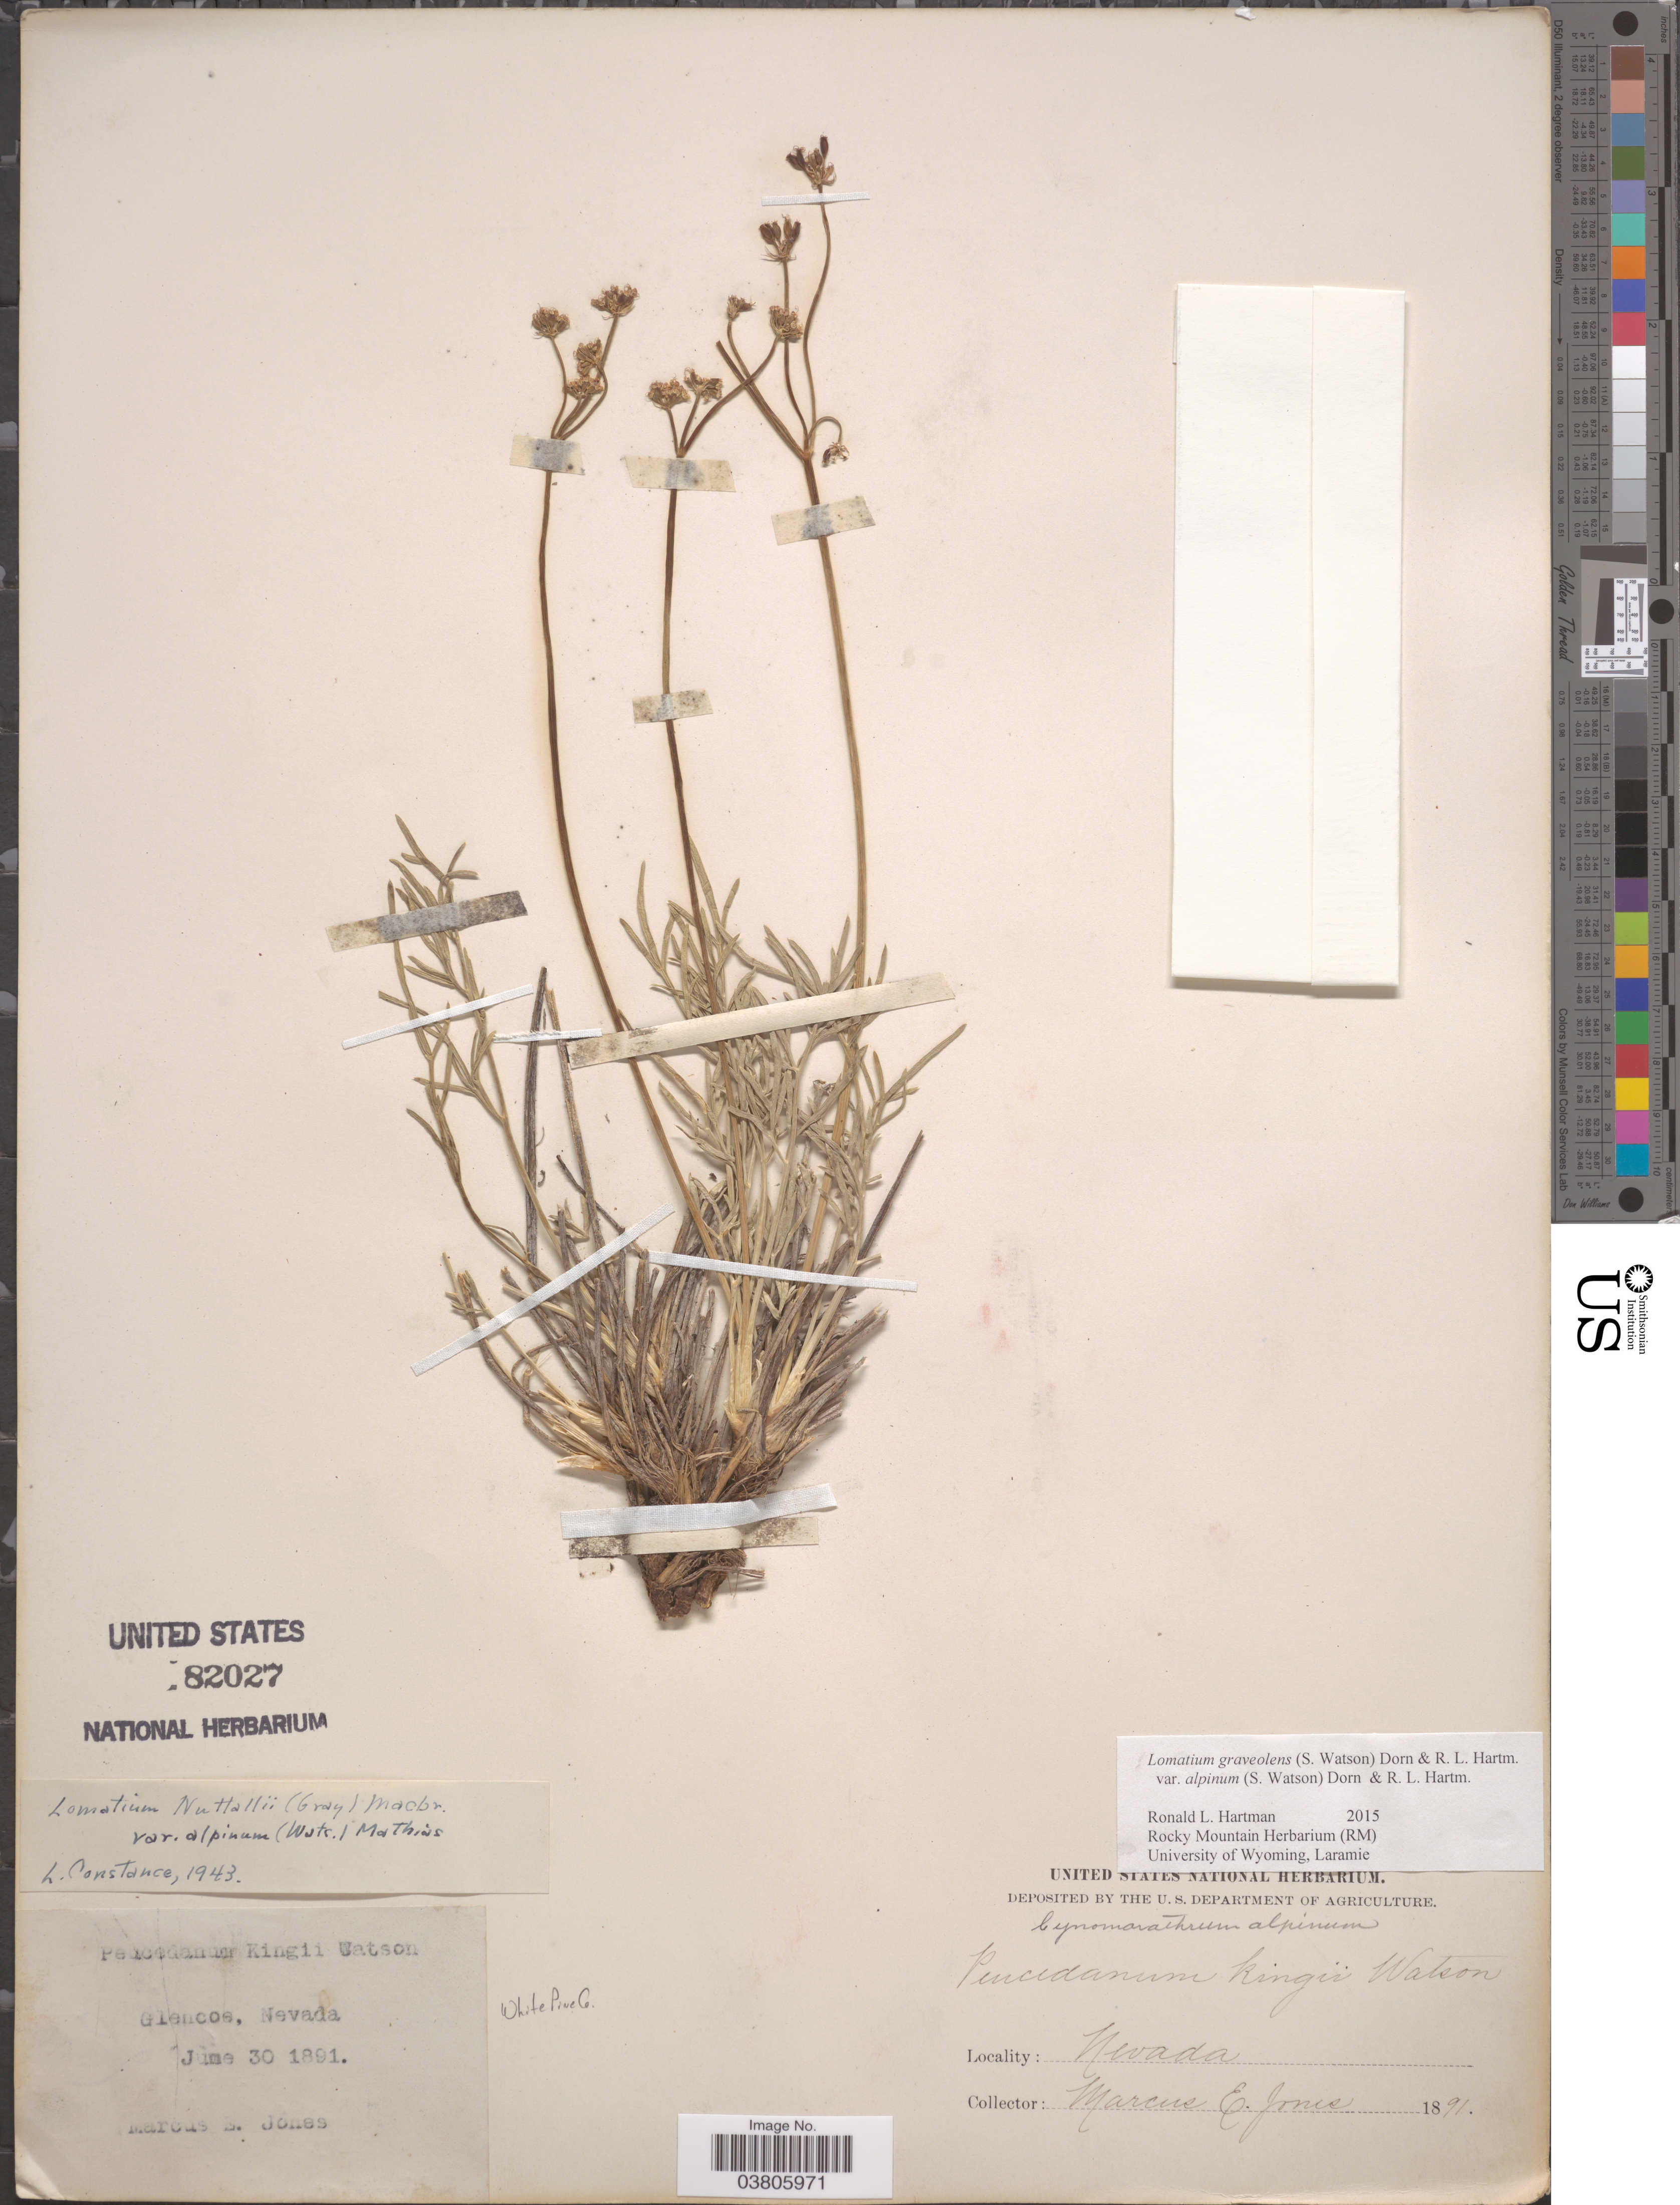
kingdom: Plantae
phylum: Tracheophyta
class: Magnoliopsida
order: Apiales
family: Apiaceae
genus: Lomatium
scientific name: Lomatium graveolens var. alpinum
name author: (S. Watson) Dorn & R.L. Hartm.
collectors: M. E. Jones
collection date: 1891-06-30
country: United States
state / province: Nevada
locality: White Pine Co. Glencoe.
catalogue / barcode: US 82027